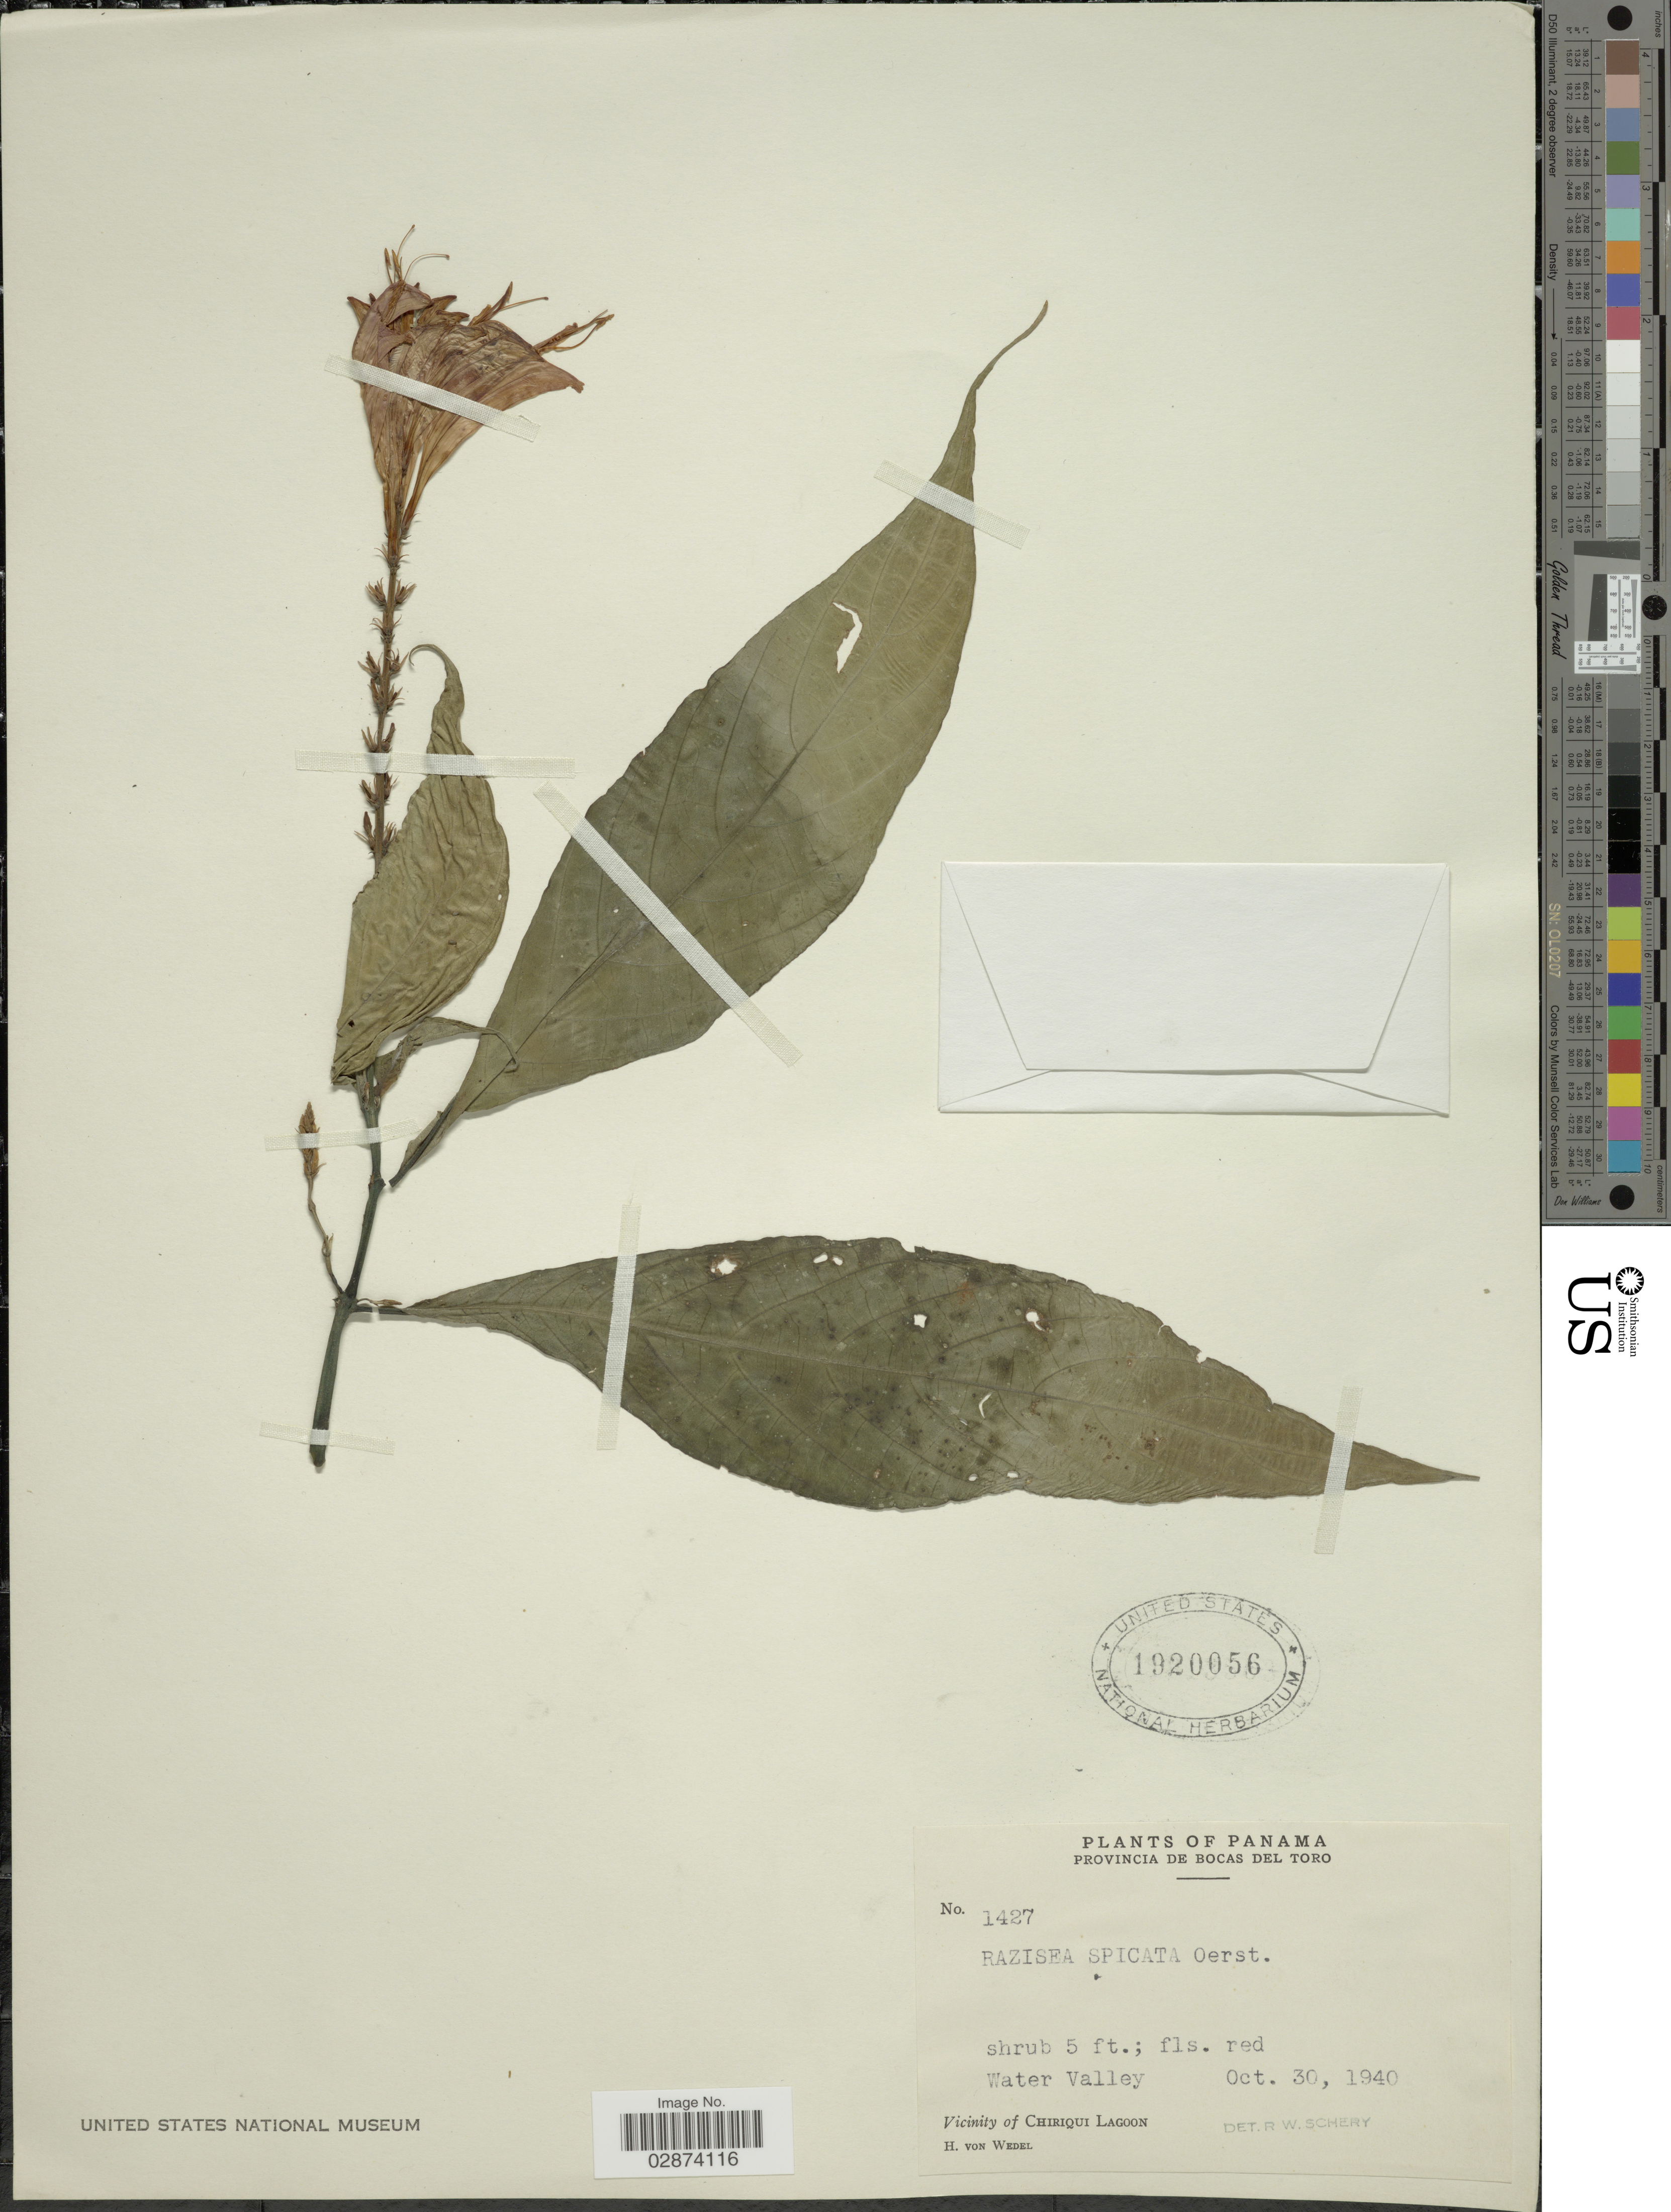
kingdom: Plantae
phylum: Tracheophyta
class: Magnoliopsida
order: Lamiales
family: Acanthaceae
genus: Razisea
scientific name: Razisea spicata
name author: Oerst.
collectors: H. von Wedel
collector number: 1427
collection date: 1940-10-30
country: Panama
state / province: Bocas del Toro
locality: Provincia de Bocas del Toro. Water Valley. Vicinity of Chiriqui Lagoon.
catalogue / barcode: US 1920056